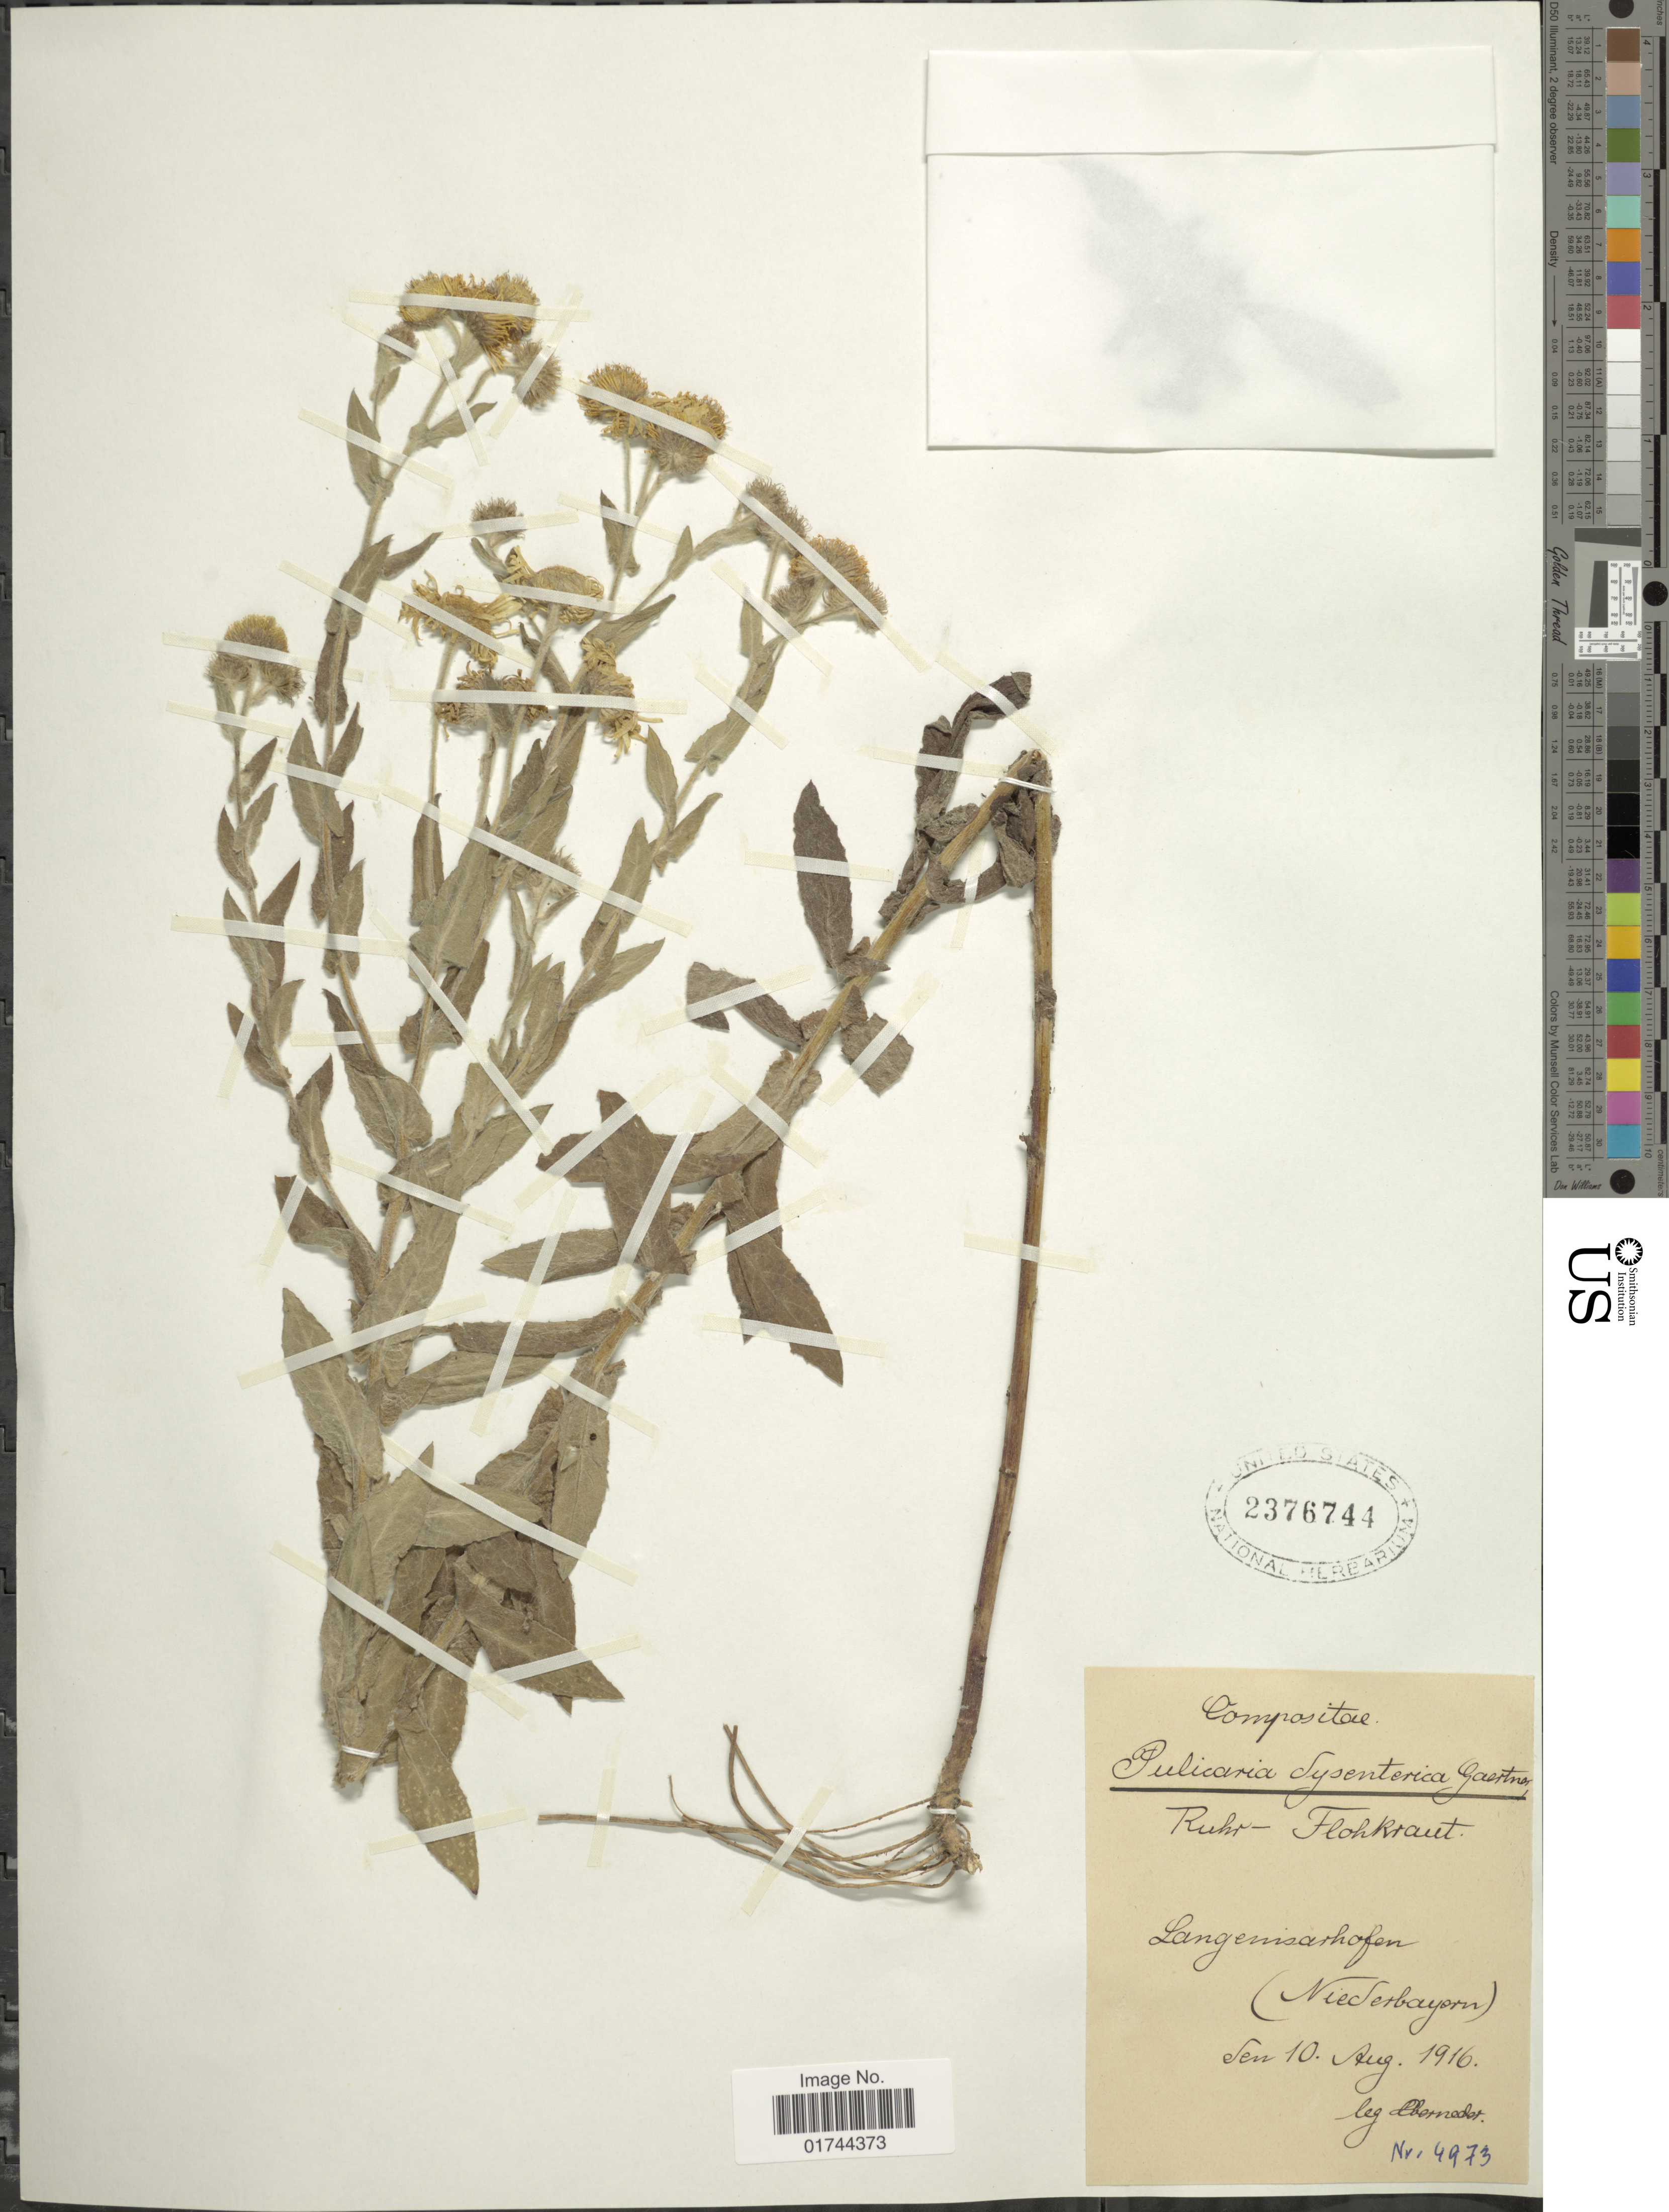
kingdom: Plantae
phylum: Tracheophyta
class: Magnoliopsida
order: Asterales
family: Asteraceae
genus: Pulicaria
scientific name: Pulicaria dysenterica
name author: (L.) Bernh.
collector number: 4973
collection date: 1916-08-10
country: Germany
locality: Langemishofen (Niederbayon)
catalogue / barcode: US 2376744